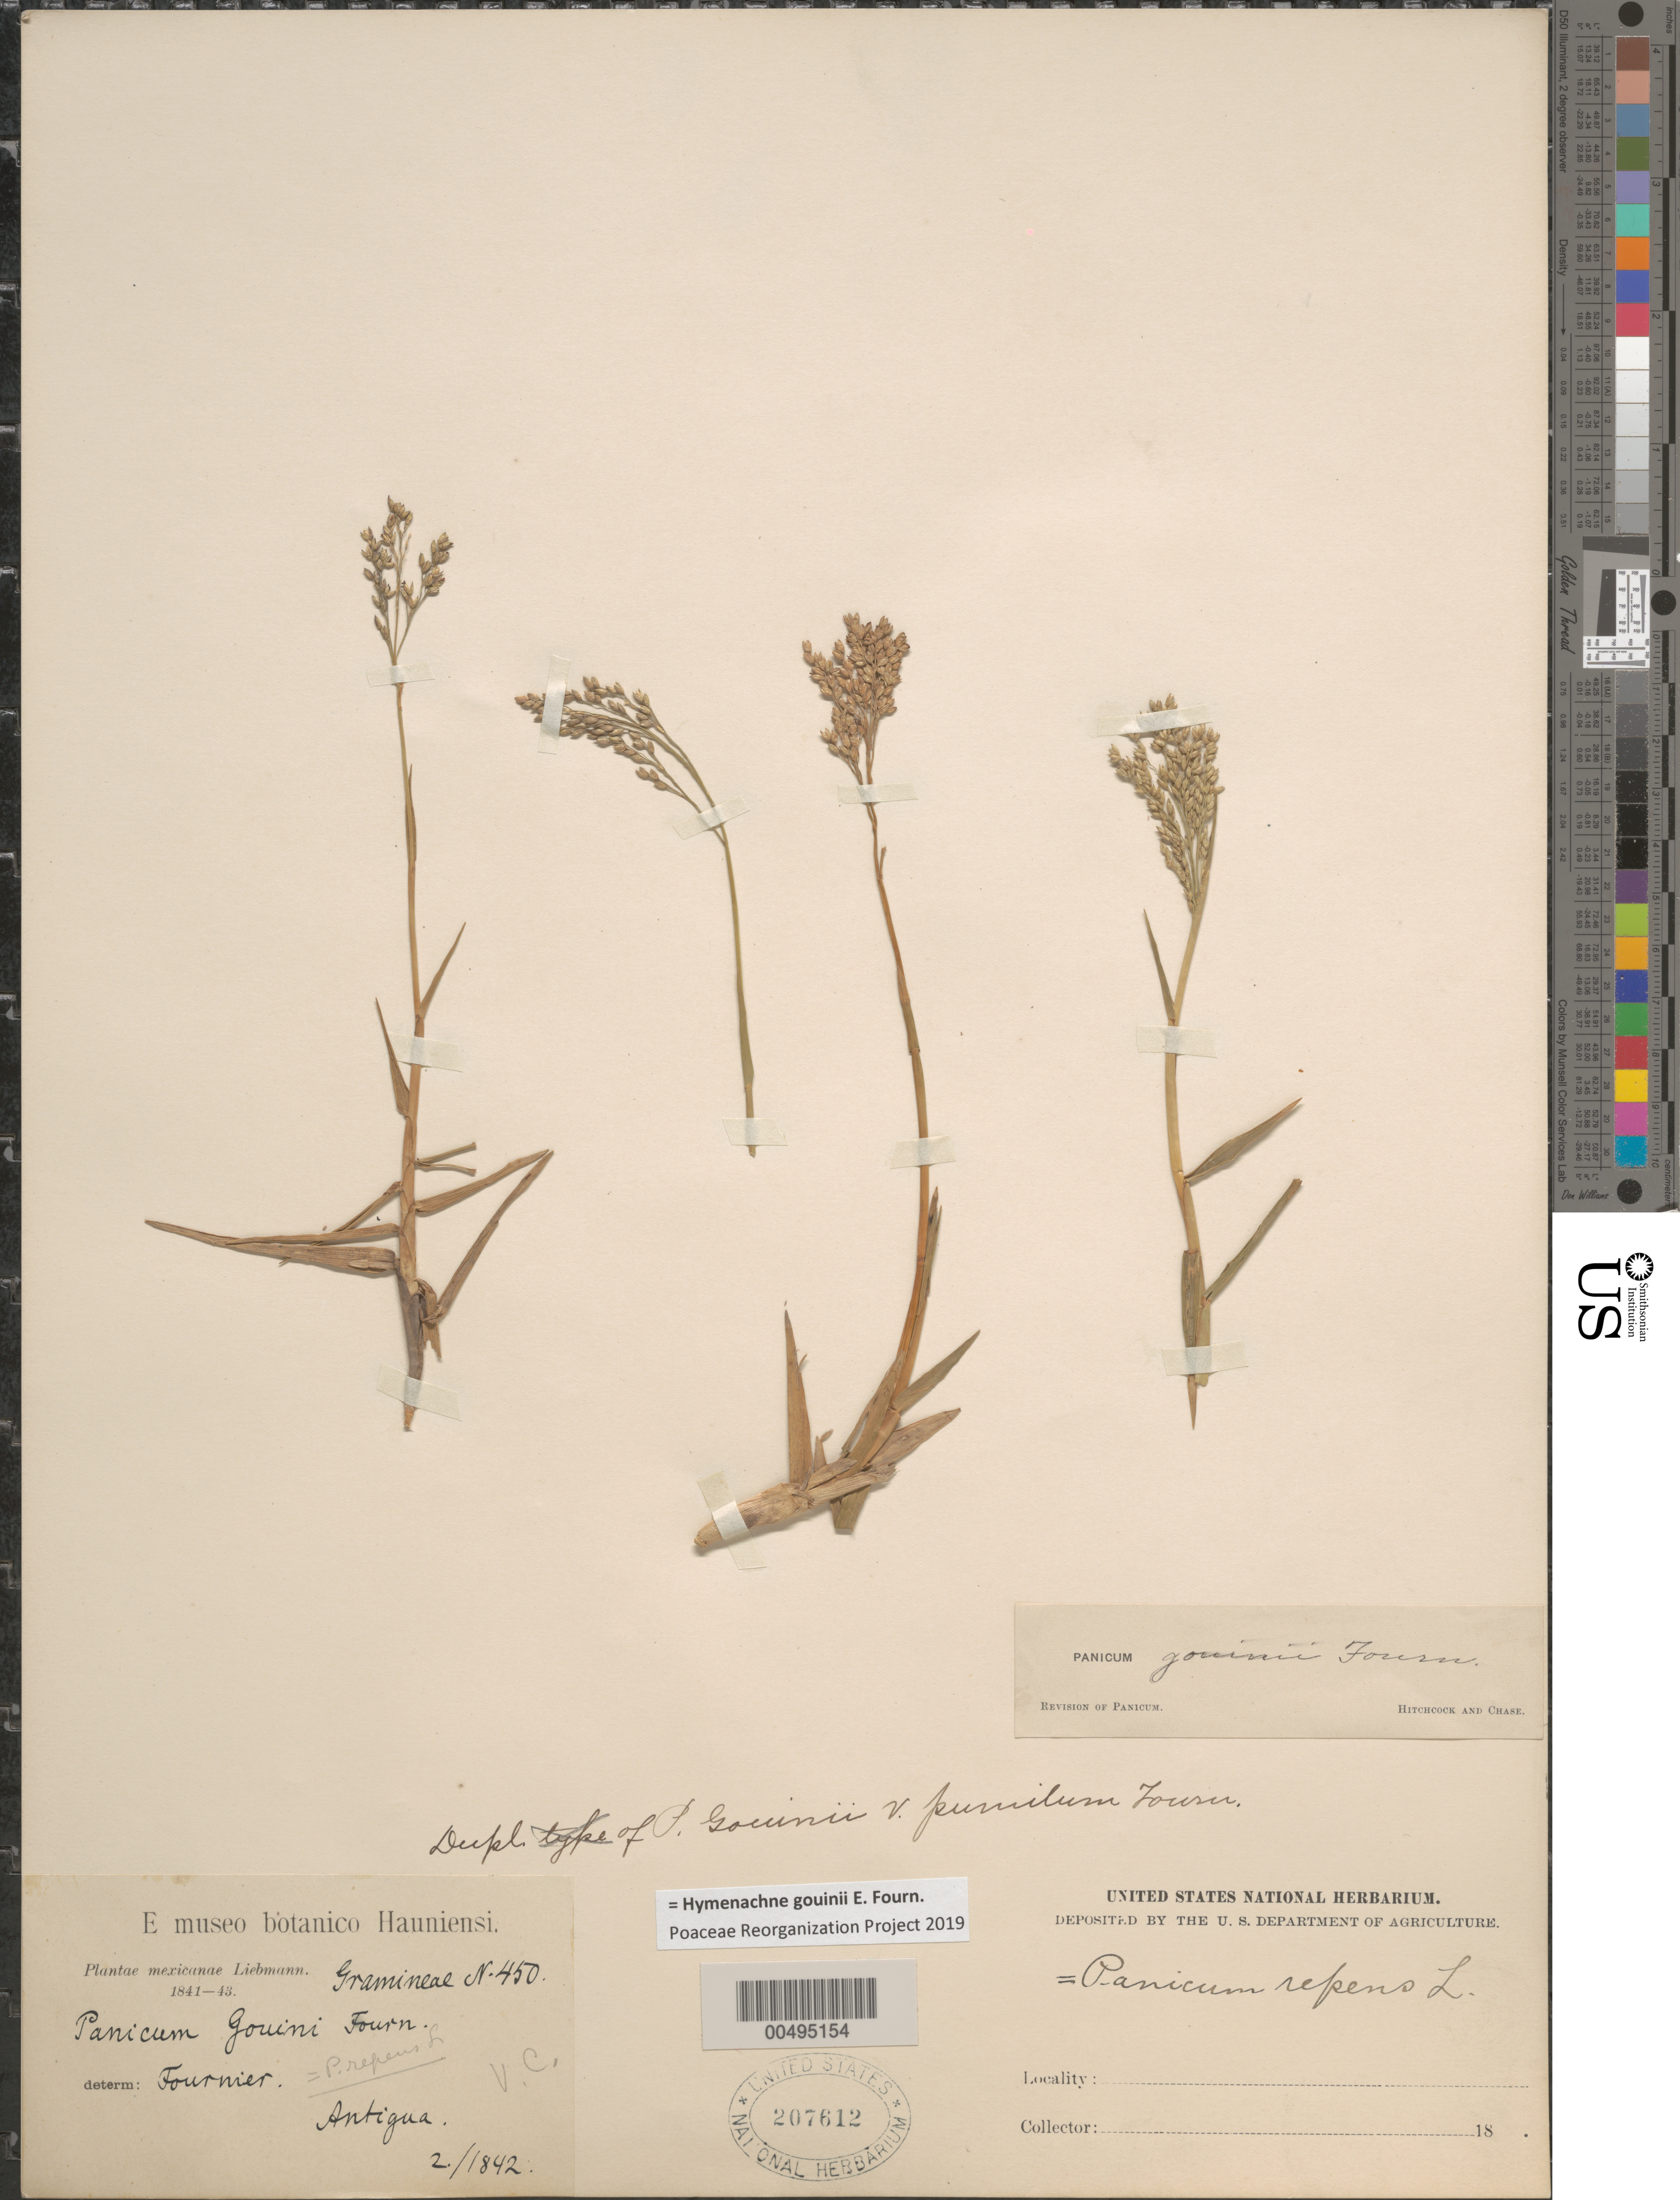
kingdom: Plantae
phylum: Tracheophyta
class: Liliopsida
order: Poales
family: Poaceae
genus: Panicum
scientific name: Panicum gouinii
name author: E. Fourn.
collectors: F. M. Liebmann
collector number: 450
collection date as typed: Feb 1842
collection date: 1842-02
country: Mexico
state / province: Veracruz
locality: Antigua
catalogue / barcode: US 207612